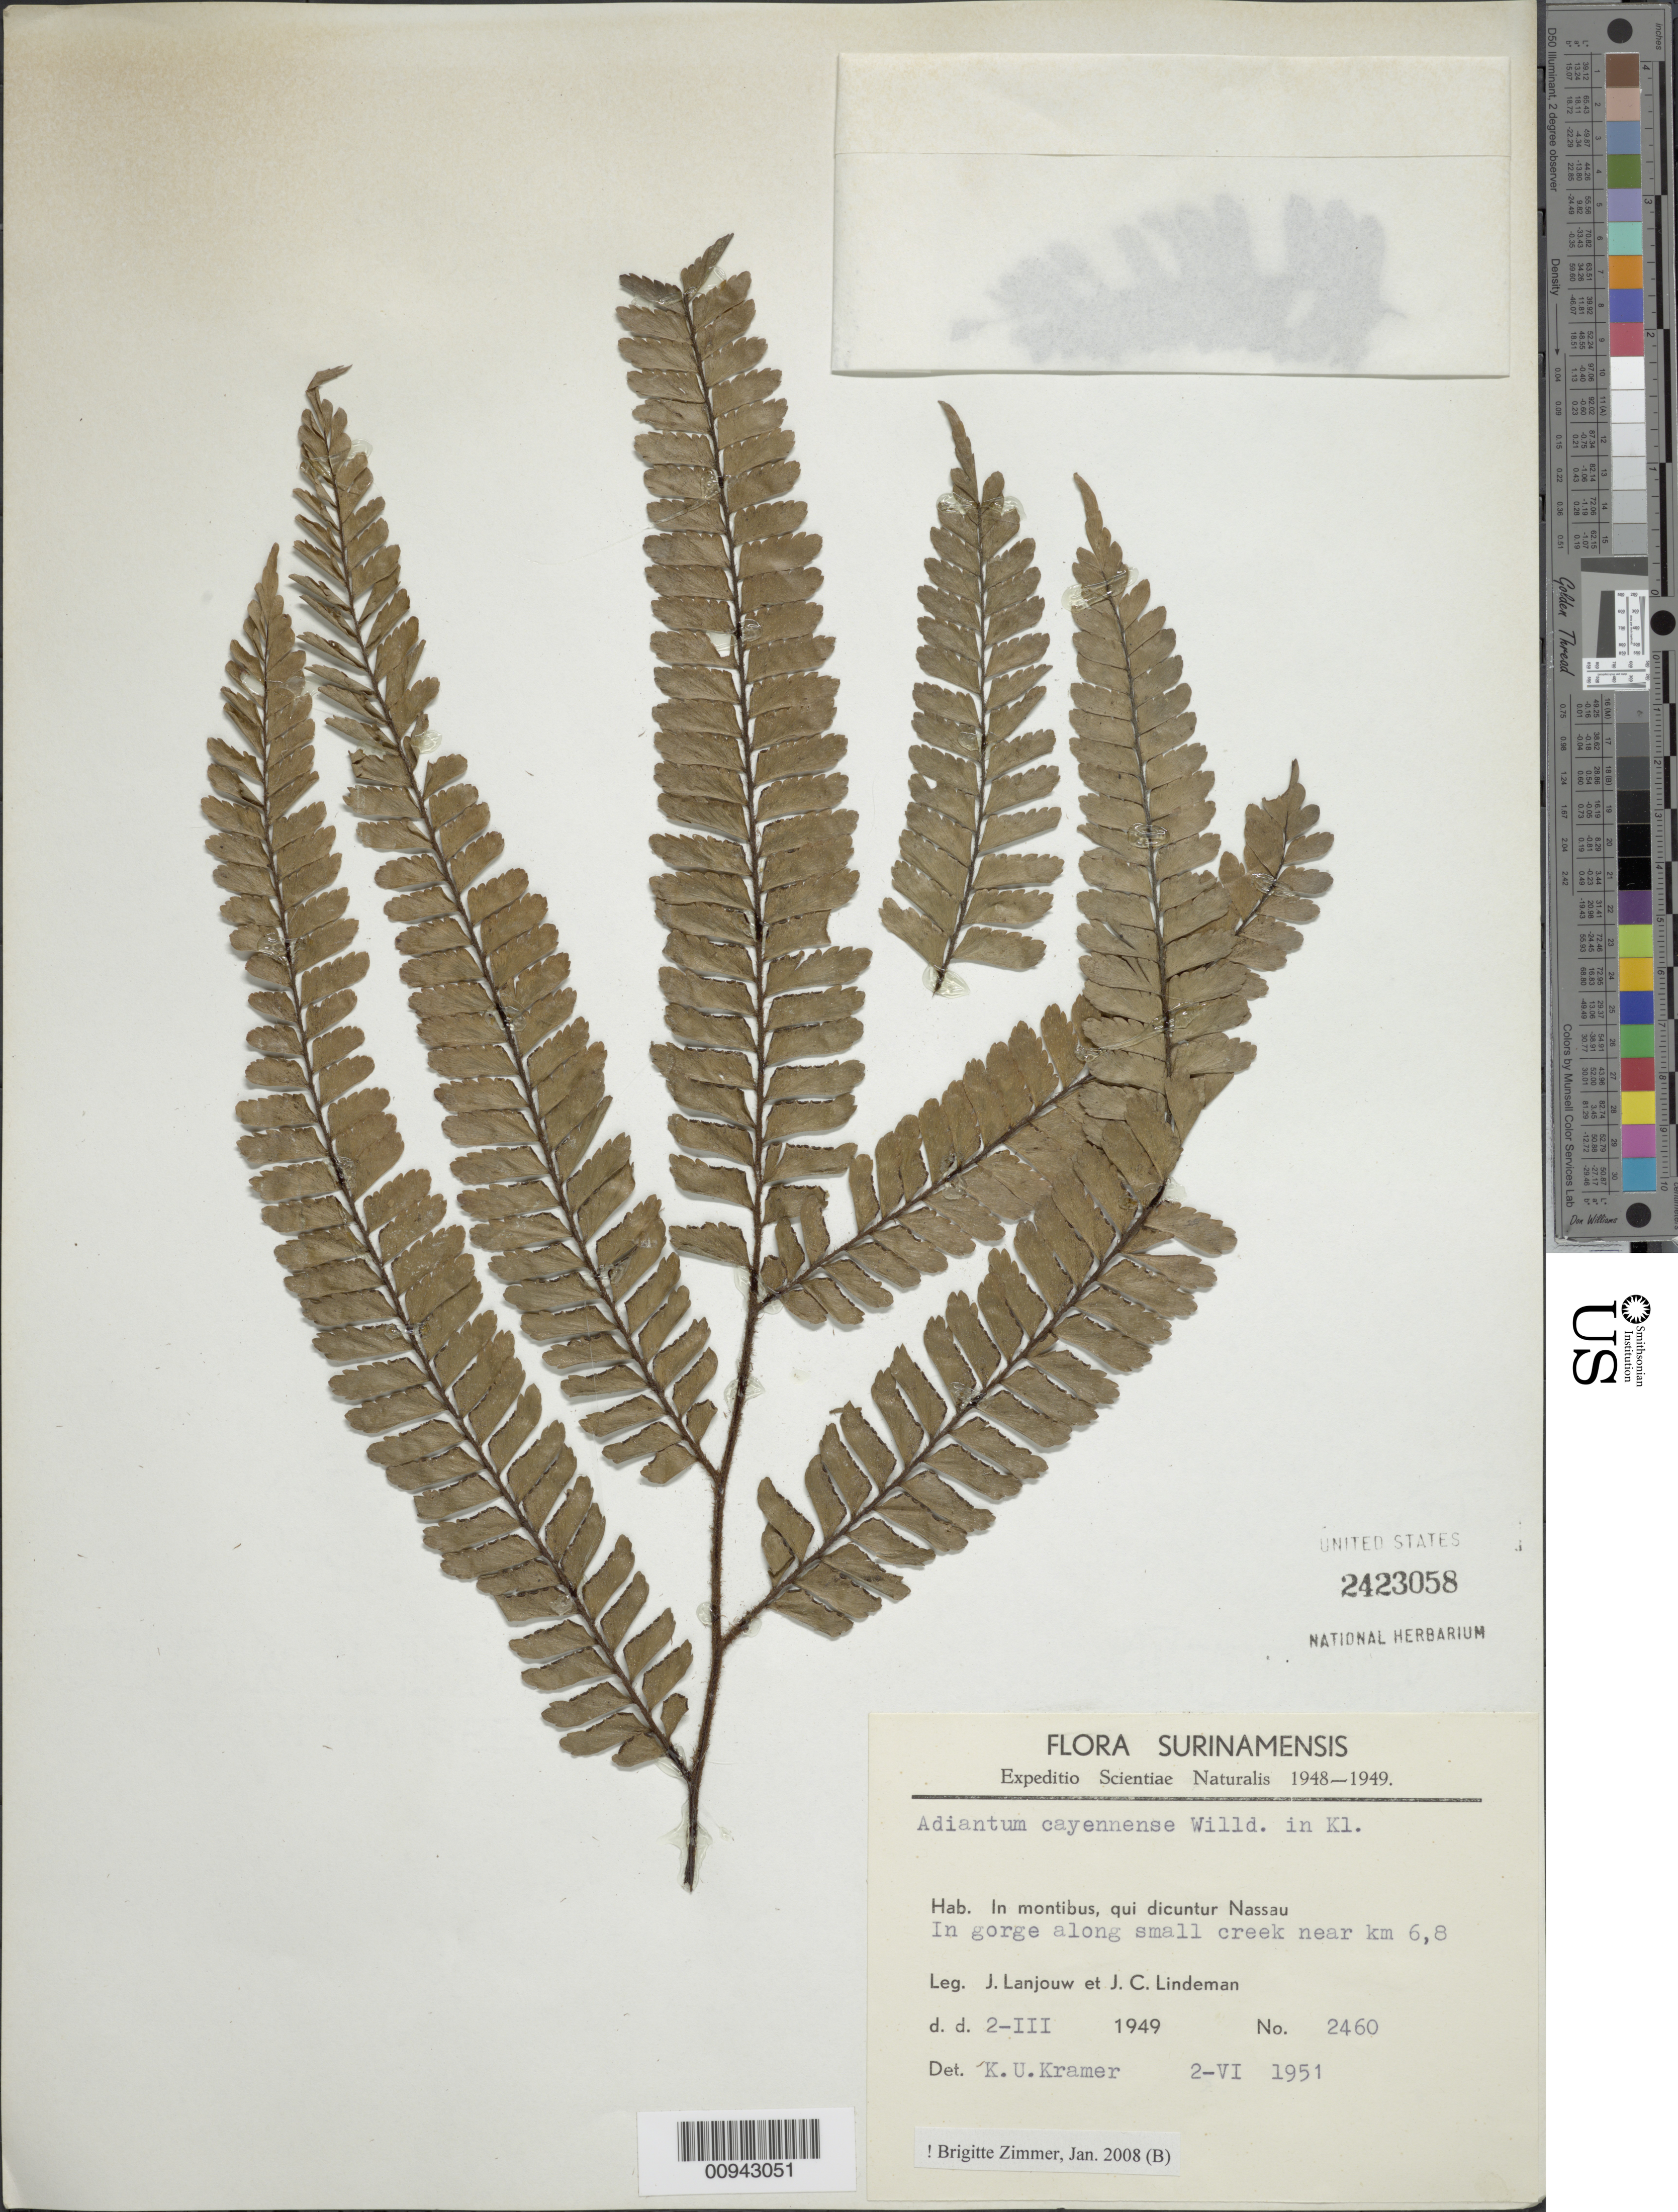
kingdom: Plantae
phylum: Tracheophyta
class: Polypodiopsida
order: Polypodiales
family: Pteridaceae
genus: Adiantum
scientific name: Adiantum cajennense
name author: Willd. ex Klotzsch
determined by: Zimmer, B.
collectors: J. Lanjouw & J. C. Lindeman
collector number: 2460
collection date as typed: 2-Mar-49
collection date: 1949-03-02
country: Suriname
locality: Nassau Mts., near km 6.8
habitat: In gorge along small creek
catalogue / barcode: US 2423058